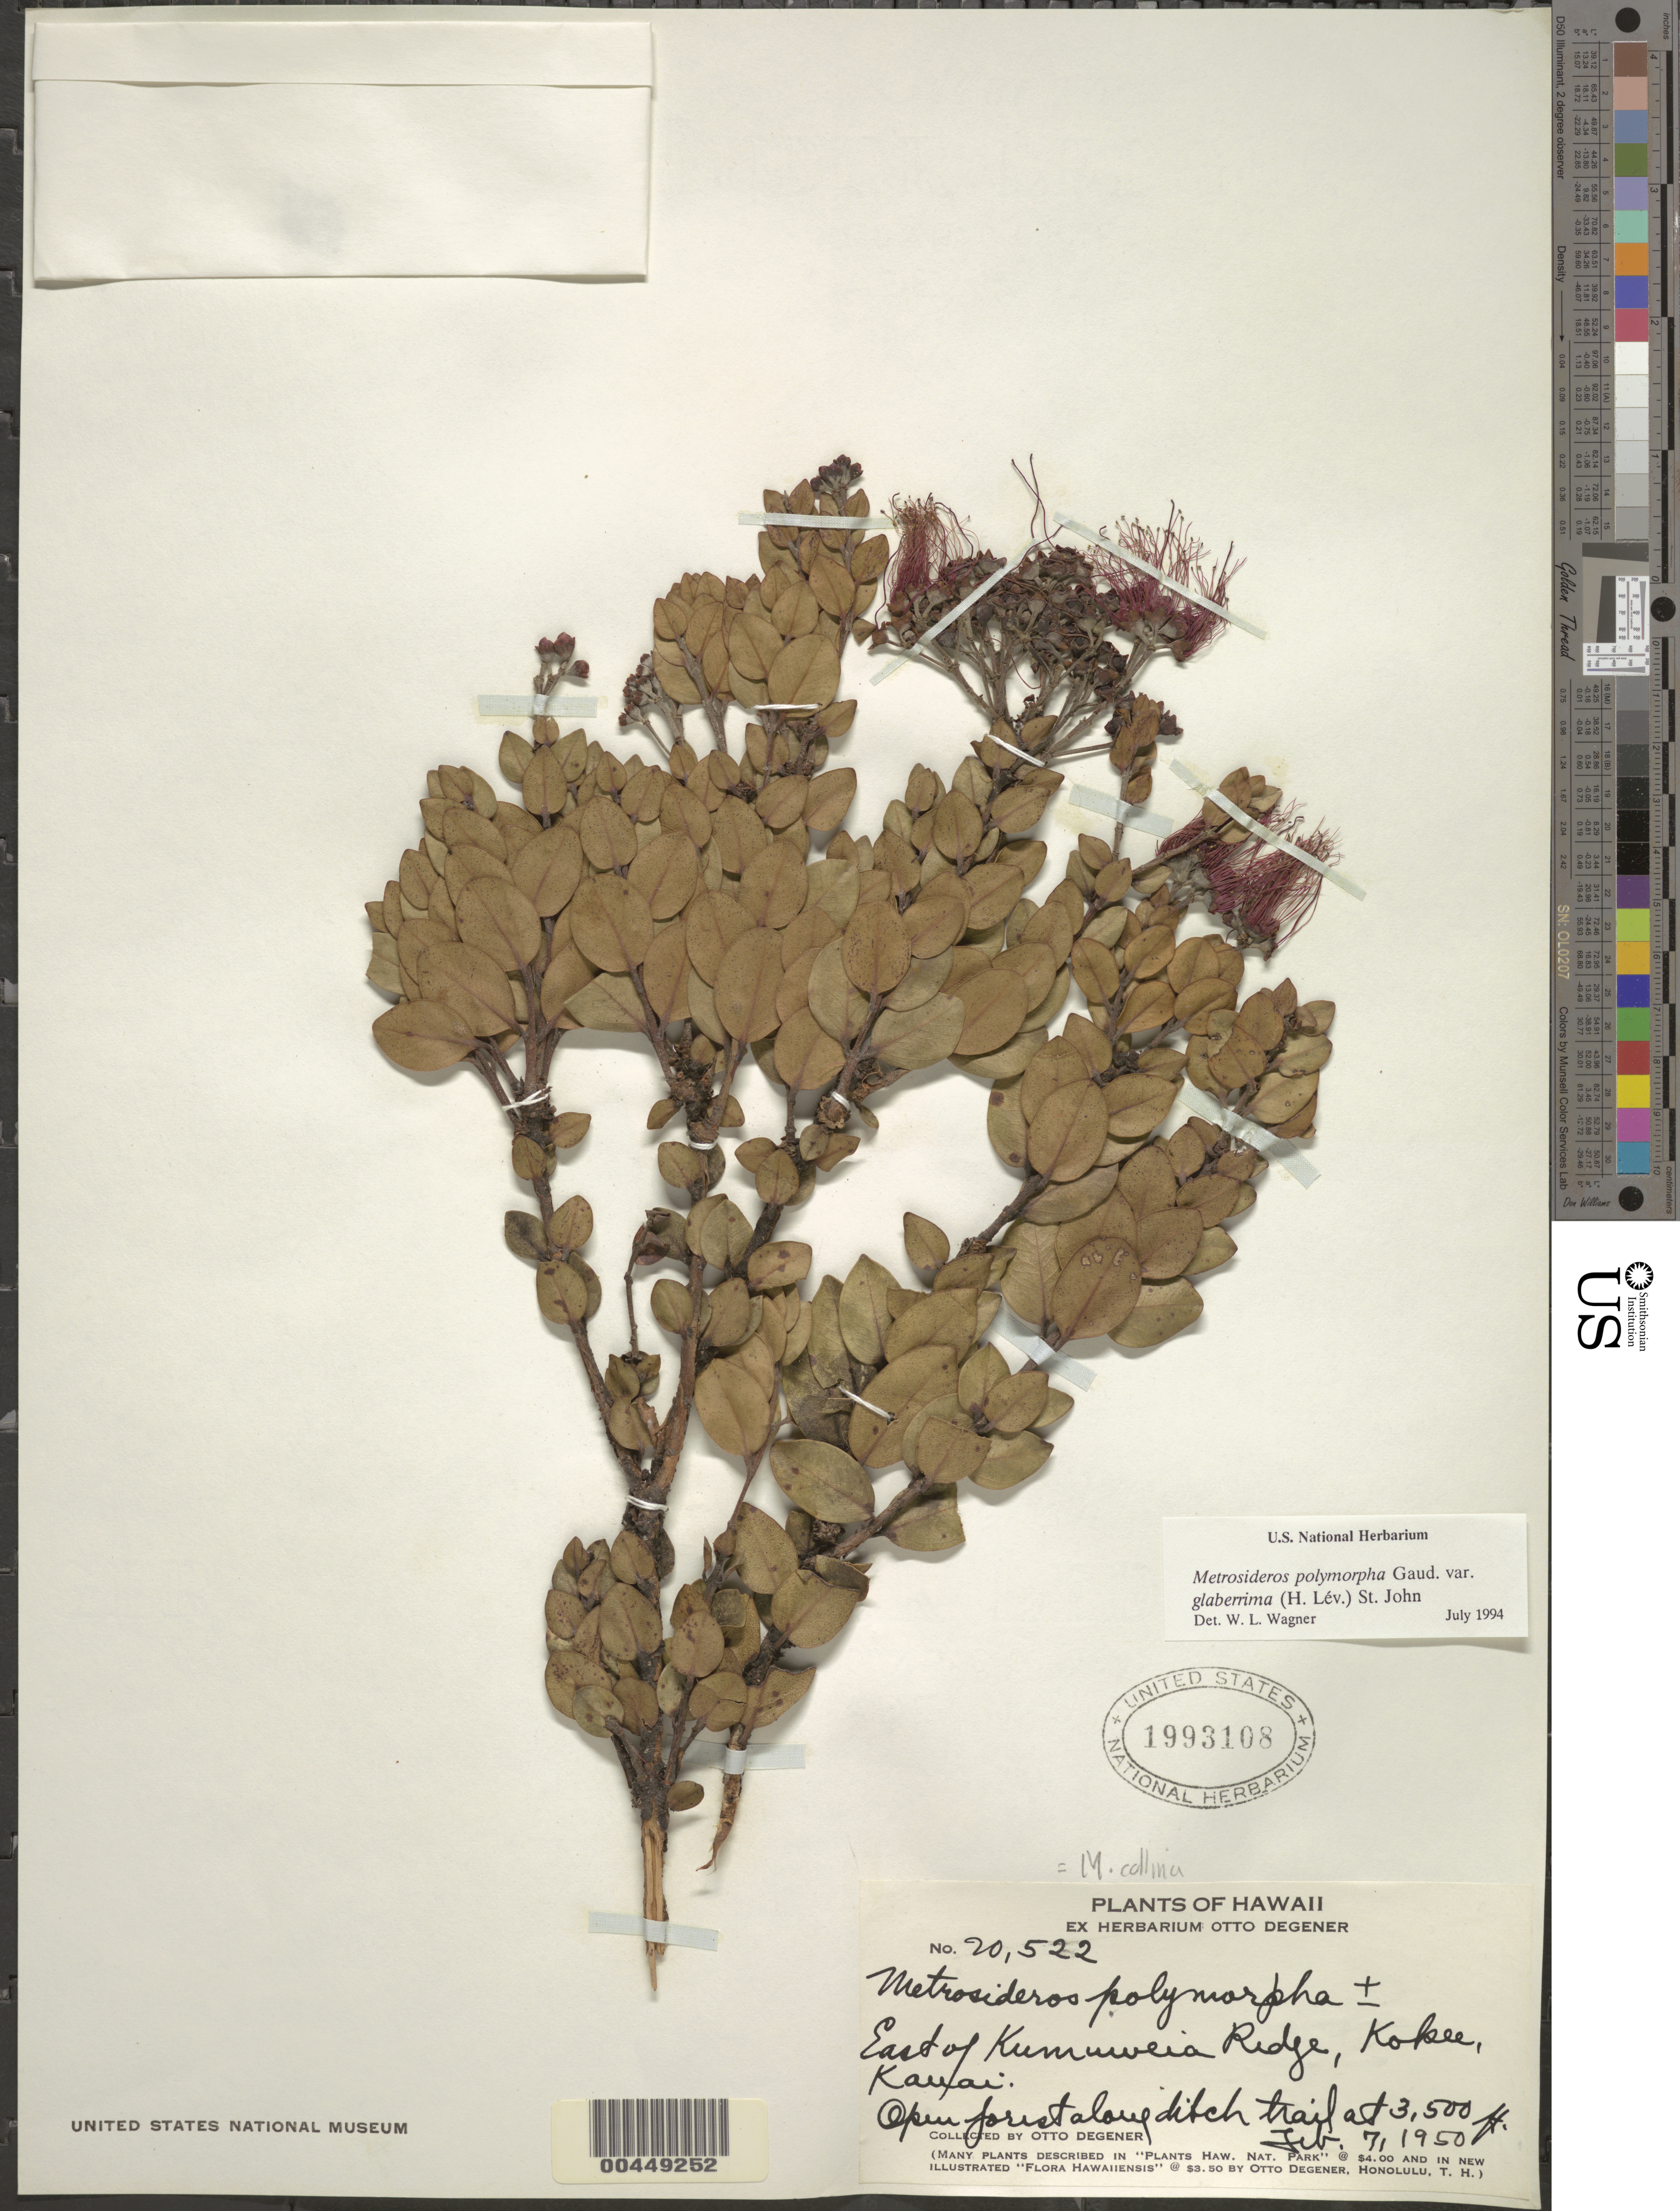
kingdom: Plantae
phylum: Tracheophyta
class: Magnoliopsida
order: Myrtales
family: Myrtaceae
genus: Metrosideros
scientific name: Metrosideros polymorpha var. glaberrima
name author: (H. Lév.) H. St. John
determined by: Wagner, W. L., (BOT), Smithsonian Institution - National Museum of Natural History (UNITED STATES)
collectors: O. Degener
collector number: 20522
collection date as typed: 7 Feb 1950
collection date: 1950-02-07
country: United States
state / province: Hawaii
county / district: Kauai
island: Kaua'i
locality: E of Kumuweia Ridge, Kokee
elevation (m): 1067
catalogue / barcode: US 1993108